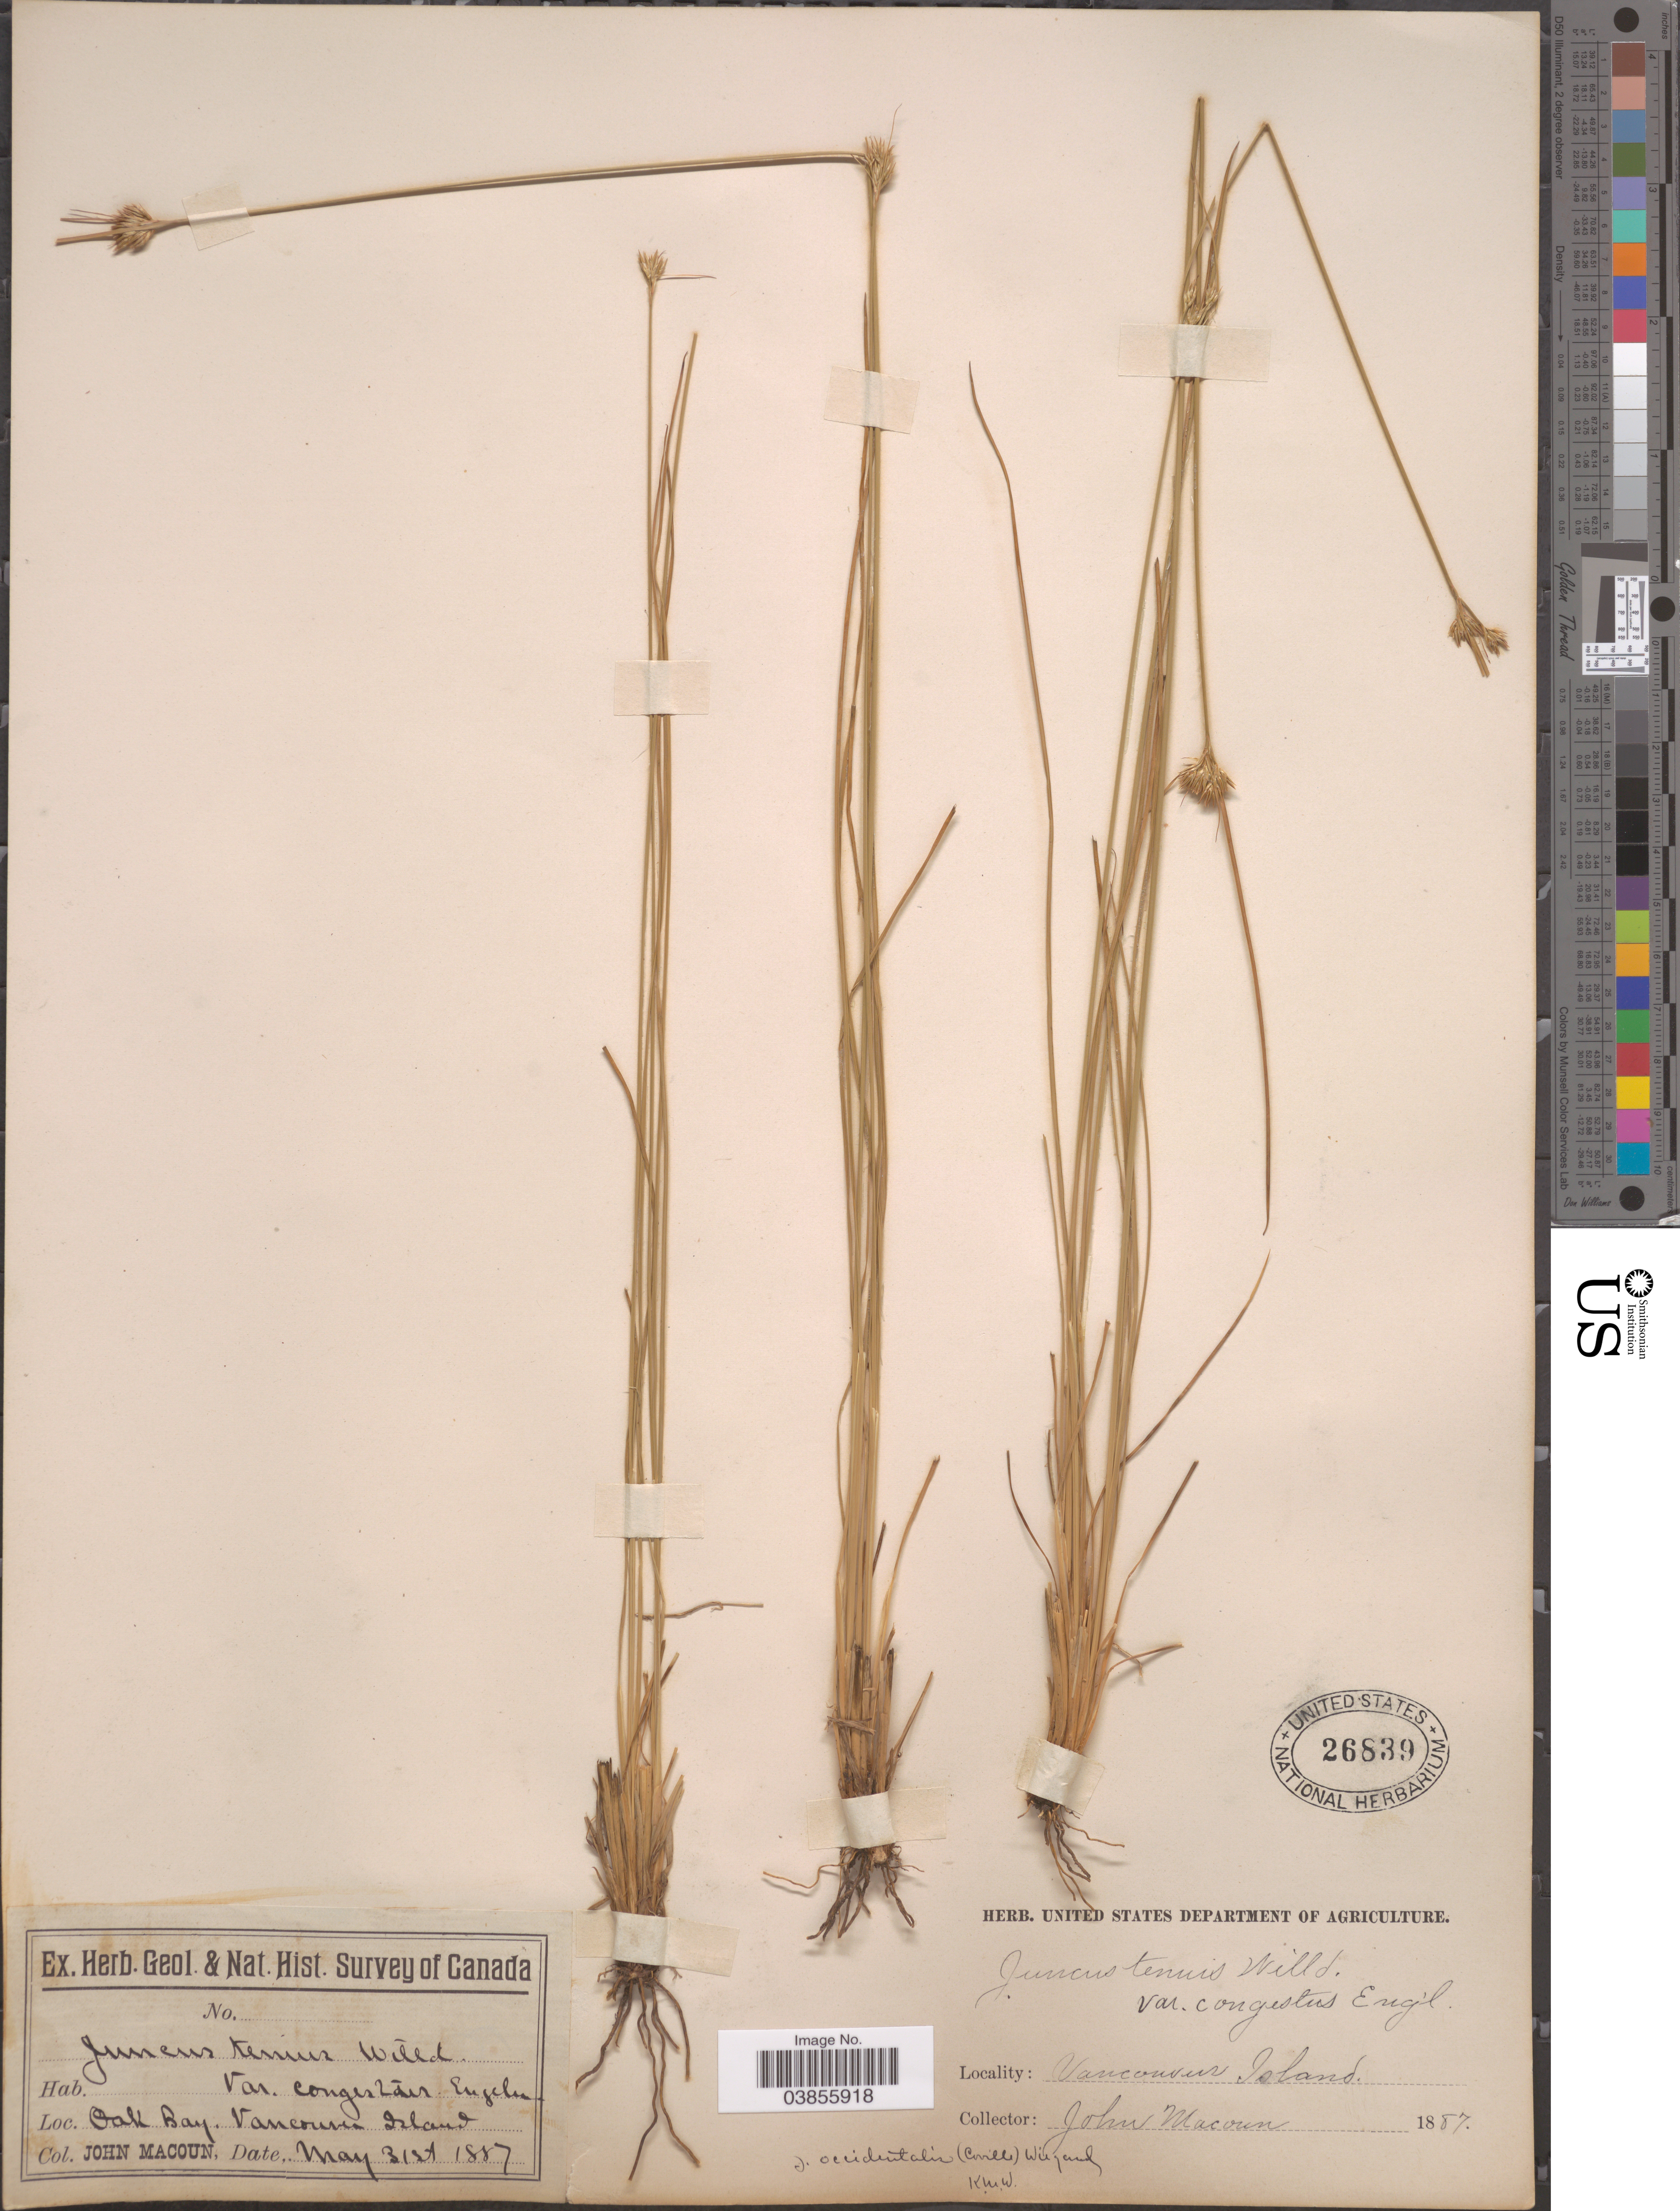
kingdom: Plantae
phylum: Tracheophyta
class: Liliopsida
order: Poales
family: Juncaceae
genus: Juncus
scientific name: Juncus occidentalis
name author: (Coville) Wiegand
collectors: J. Macoun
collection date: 1887-05-31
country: Canada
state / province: British Columbia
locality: Oak Bay. Vancouver Island.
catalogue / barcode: US 26839